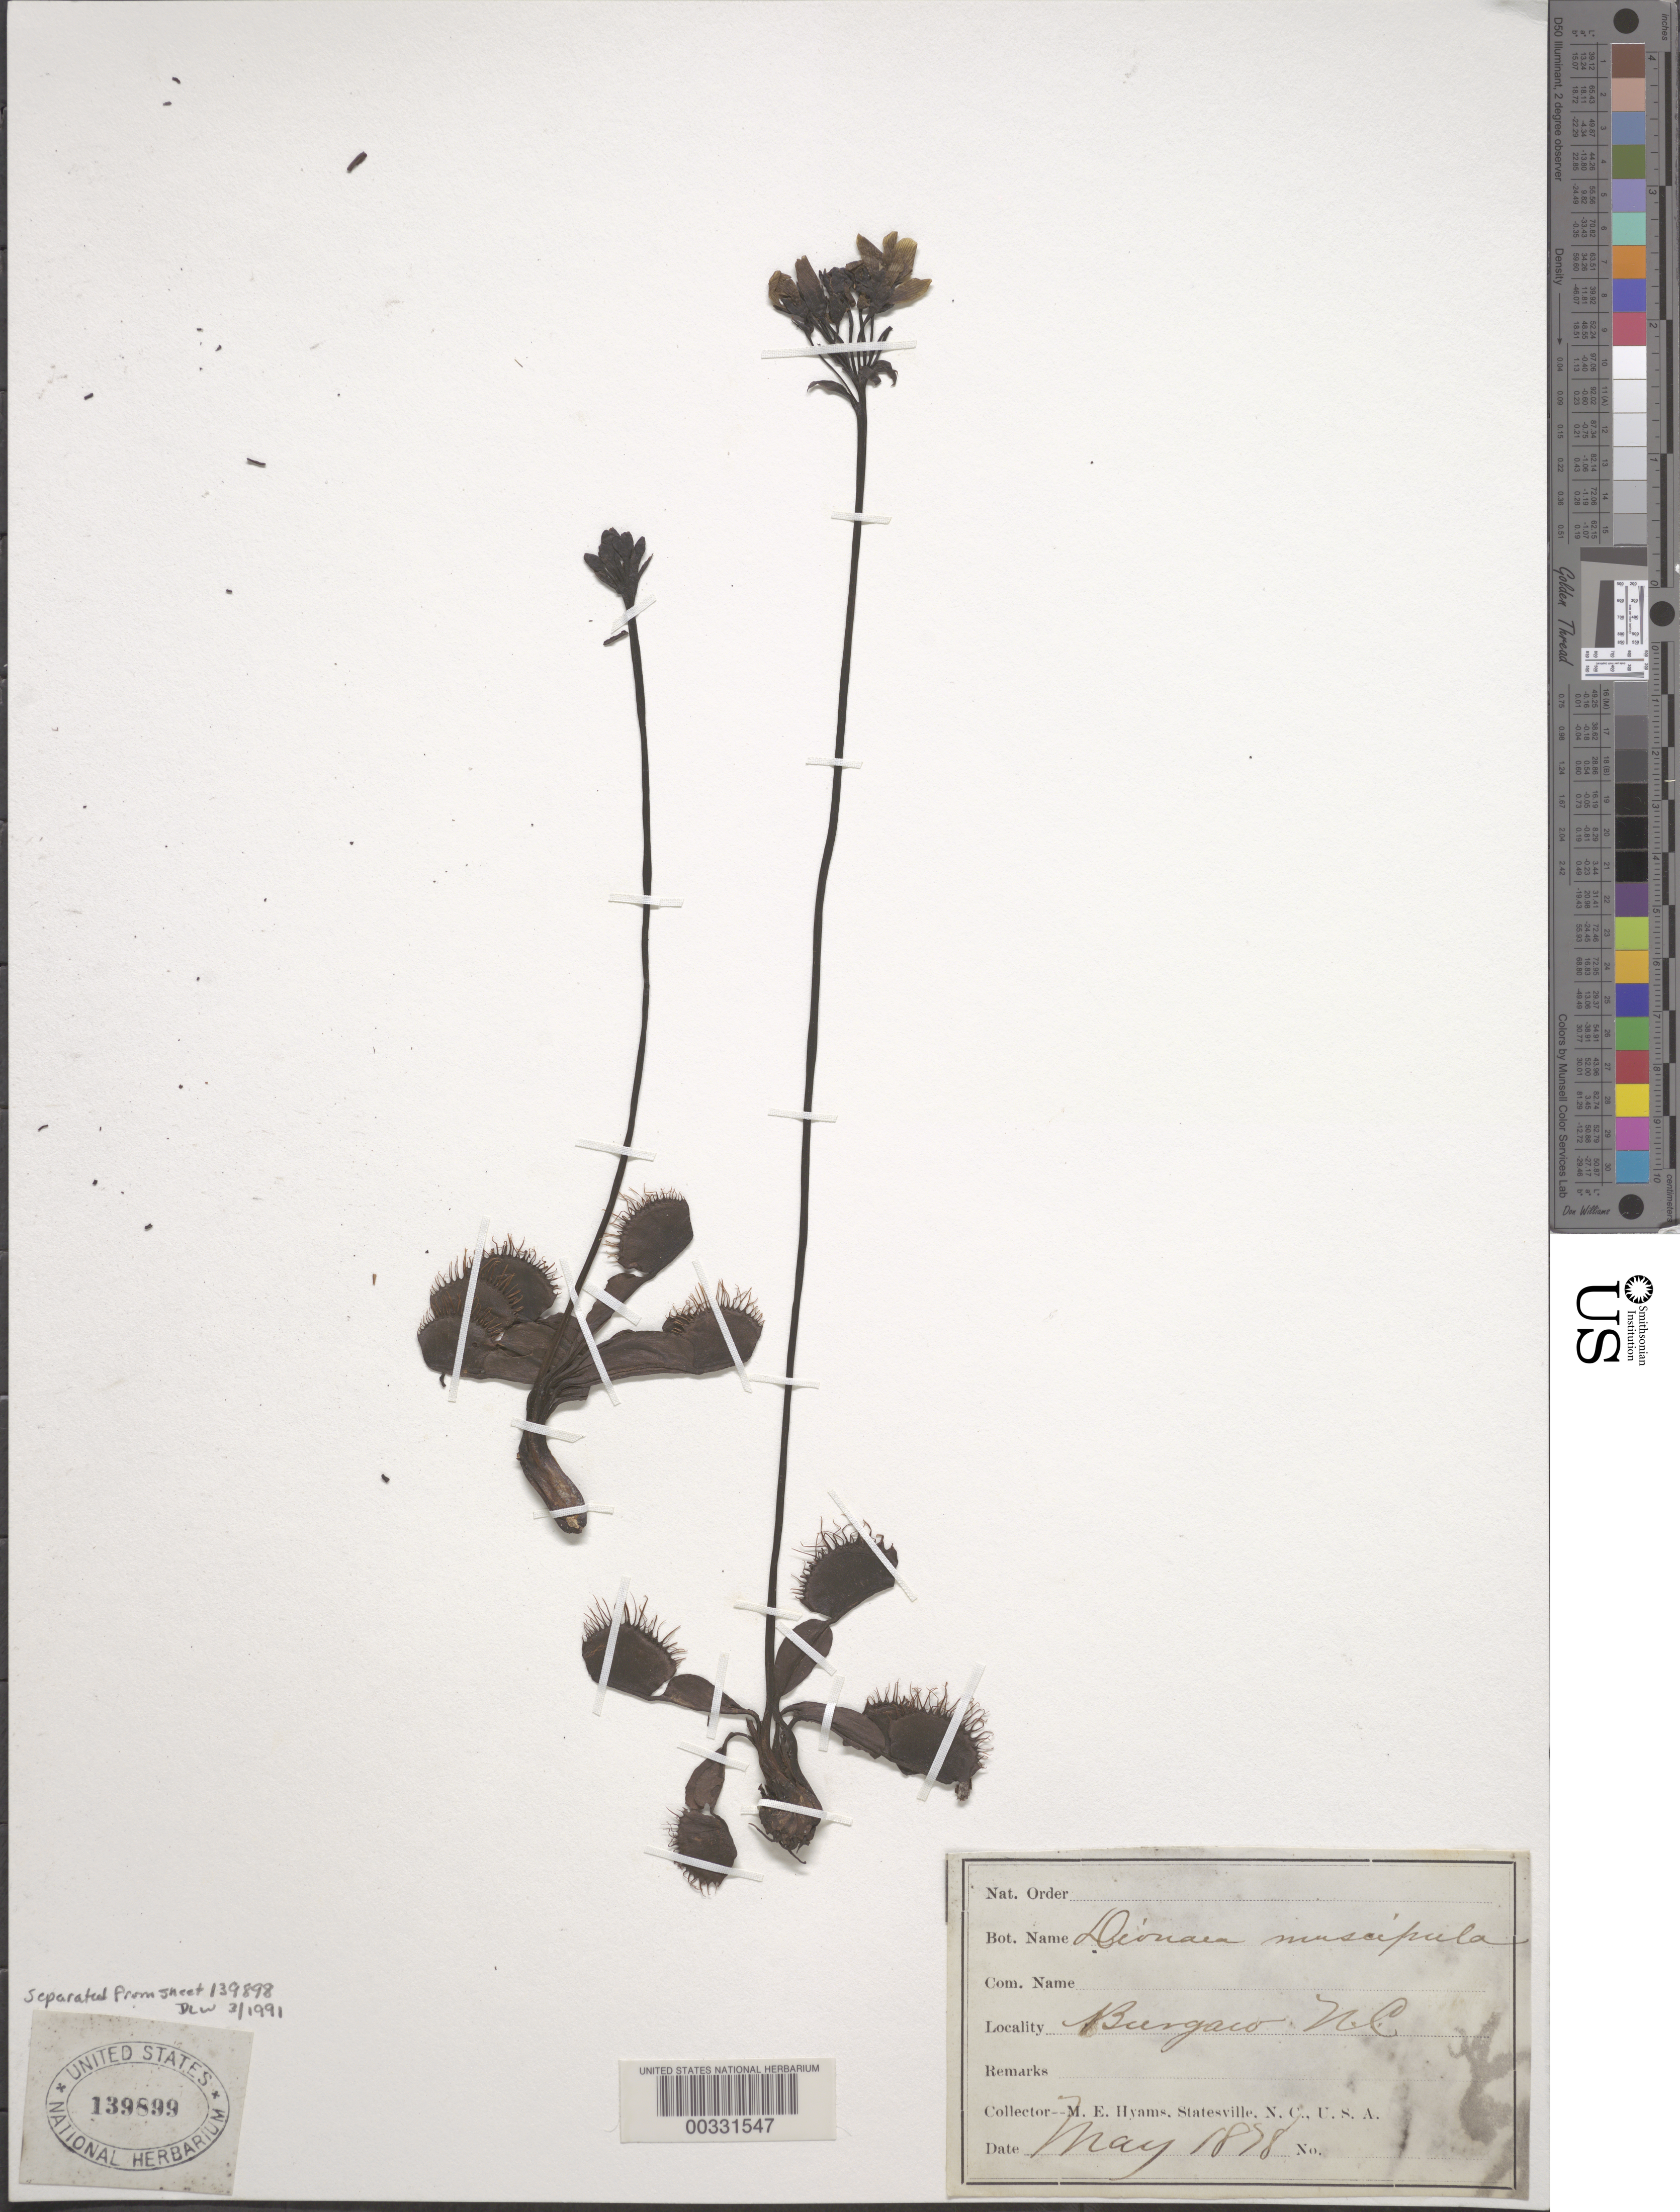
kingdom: Plantae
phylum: Tracheophyta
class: Magnoliopsida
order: Caryophyllales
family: Droseraceae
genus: Dionaea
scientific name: Dionaea muscipula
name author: J. Ellis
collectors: M. E. Hyams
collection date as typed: May 1878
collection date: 1878-05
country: United States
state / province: North Carolina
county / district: Pender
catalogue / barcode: US 139899